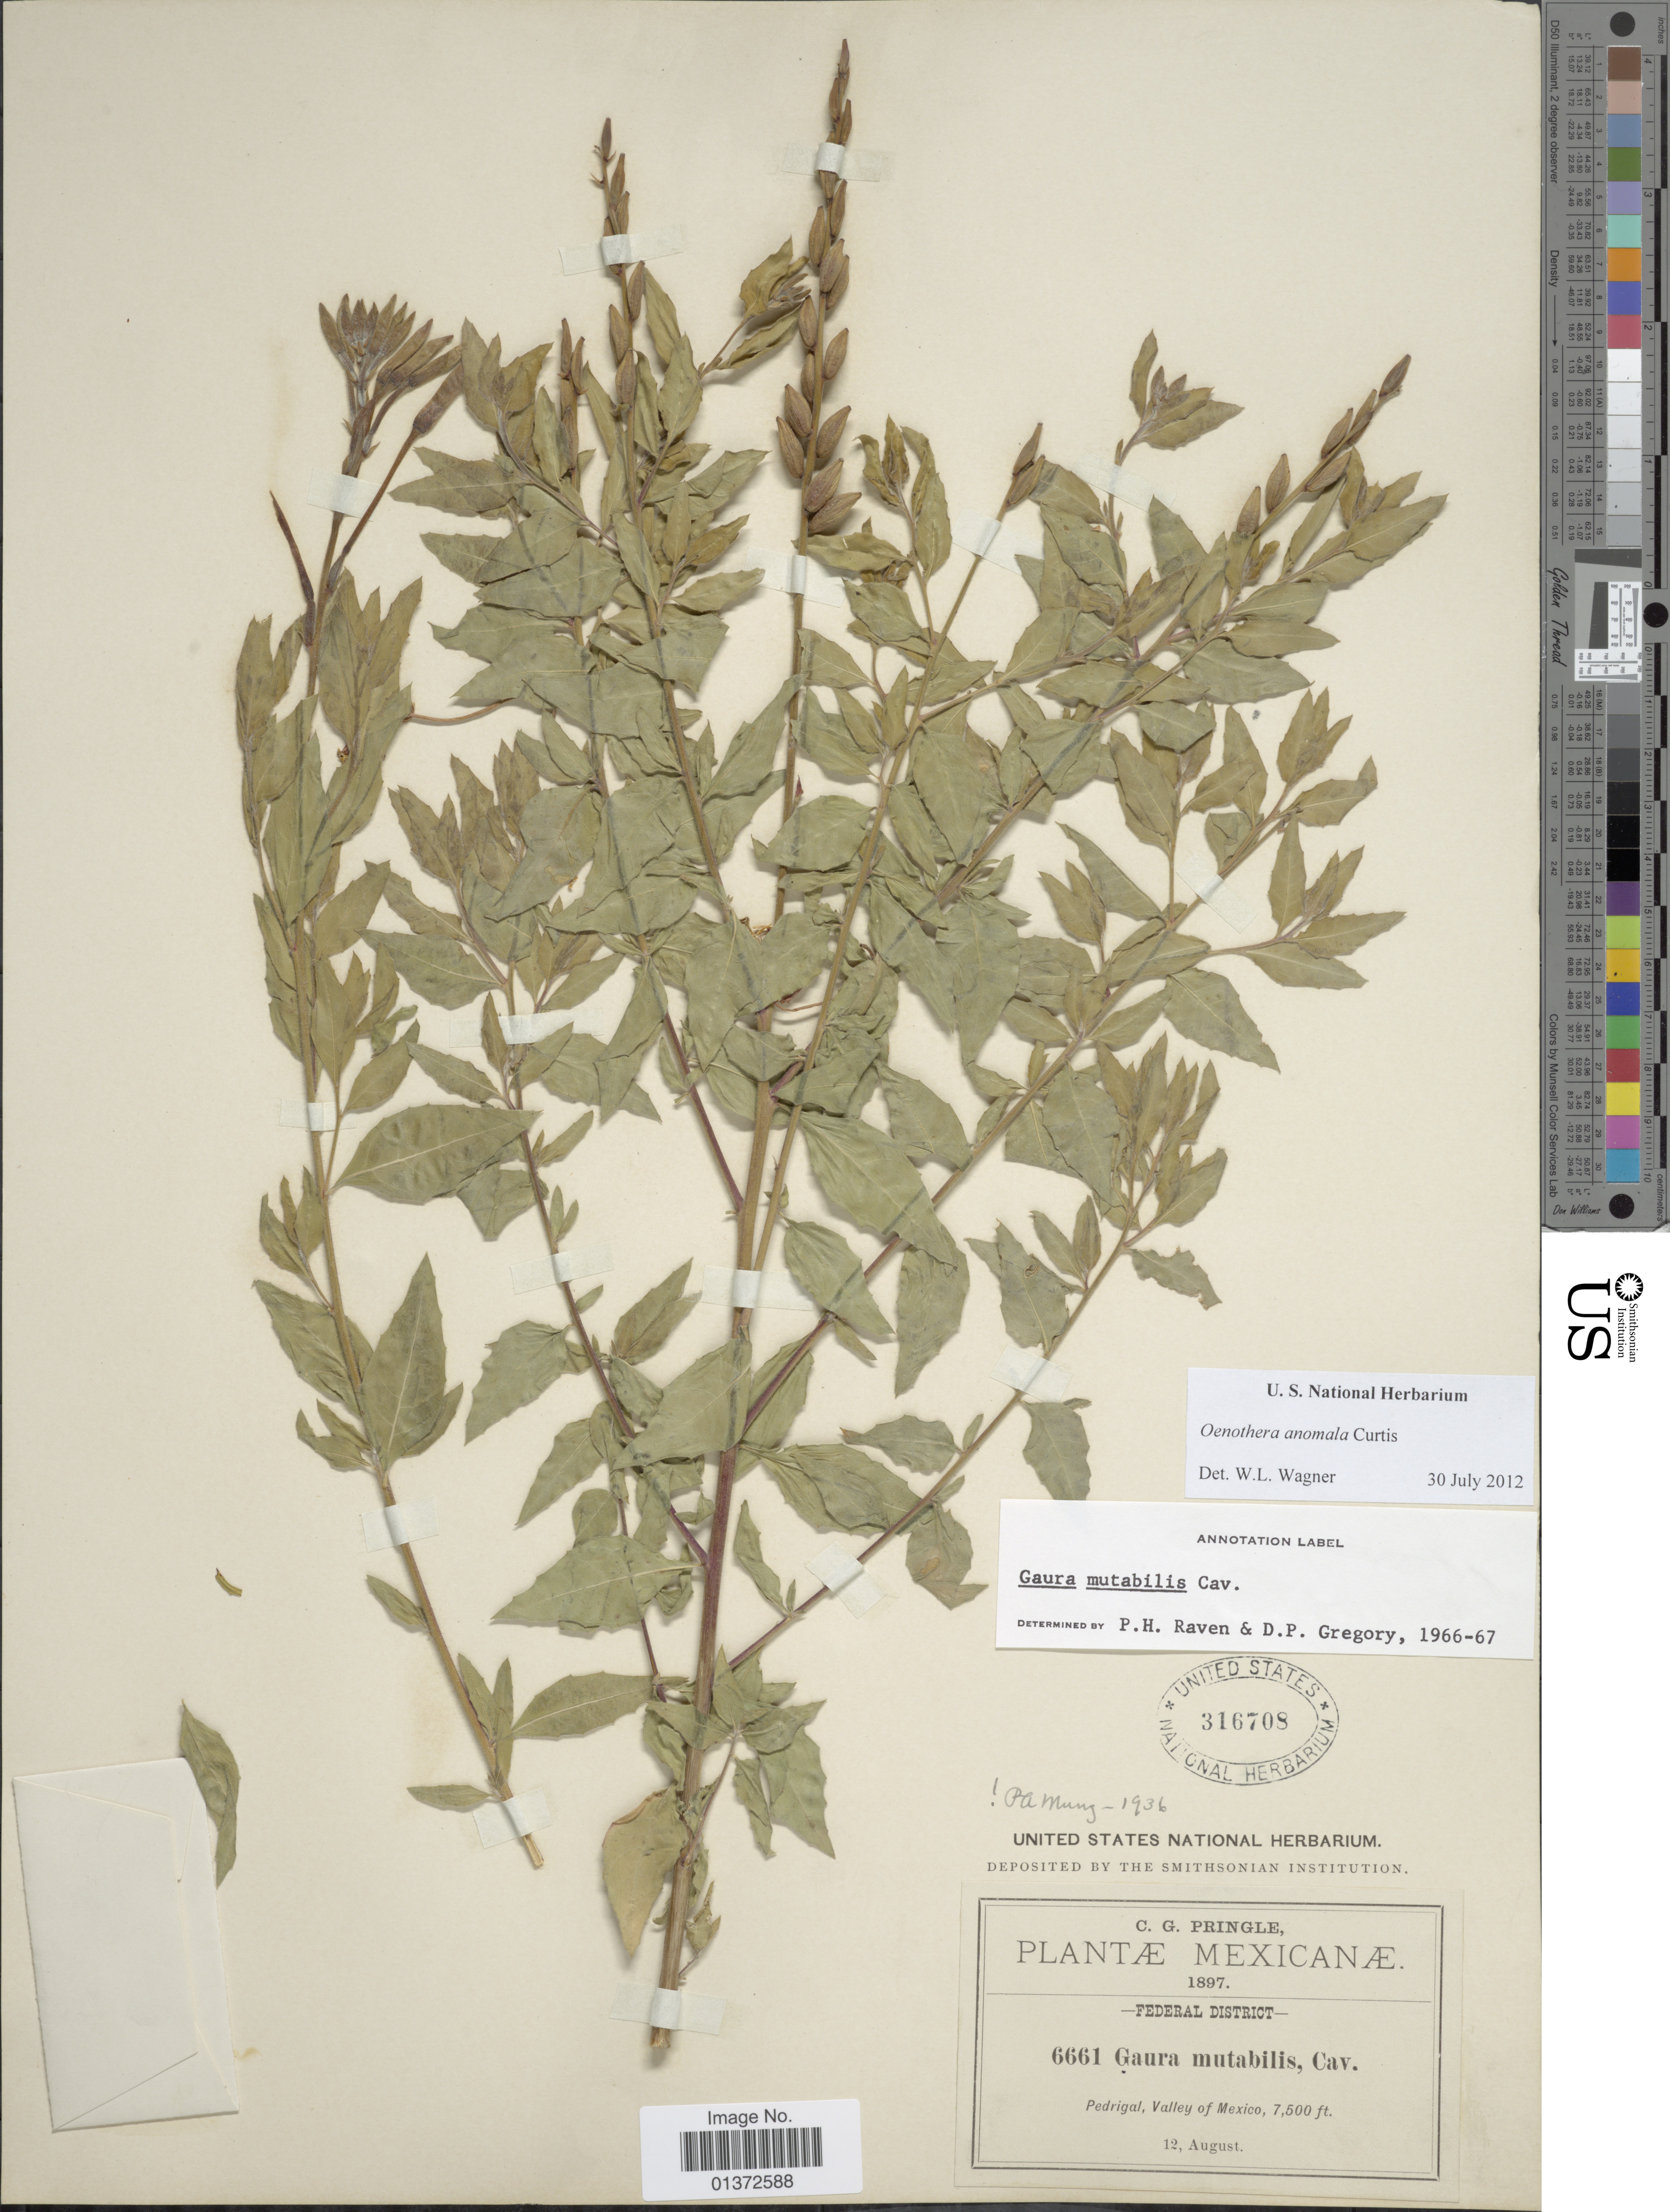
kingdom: Plantae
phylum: Tracheophyta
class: Magnoliopsida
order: Myrtales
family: Onagraceae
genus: Oenothera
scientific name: Oenothera anomala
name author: Curtis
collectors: C. G. Pringle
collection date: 1897-08-12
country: Mexico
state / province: Distrito Federal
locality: Pedrigal, Valley of Mexico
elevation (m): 2286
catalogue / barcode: US 316708